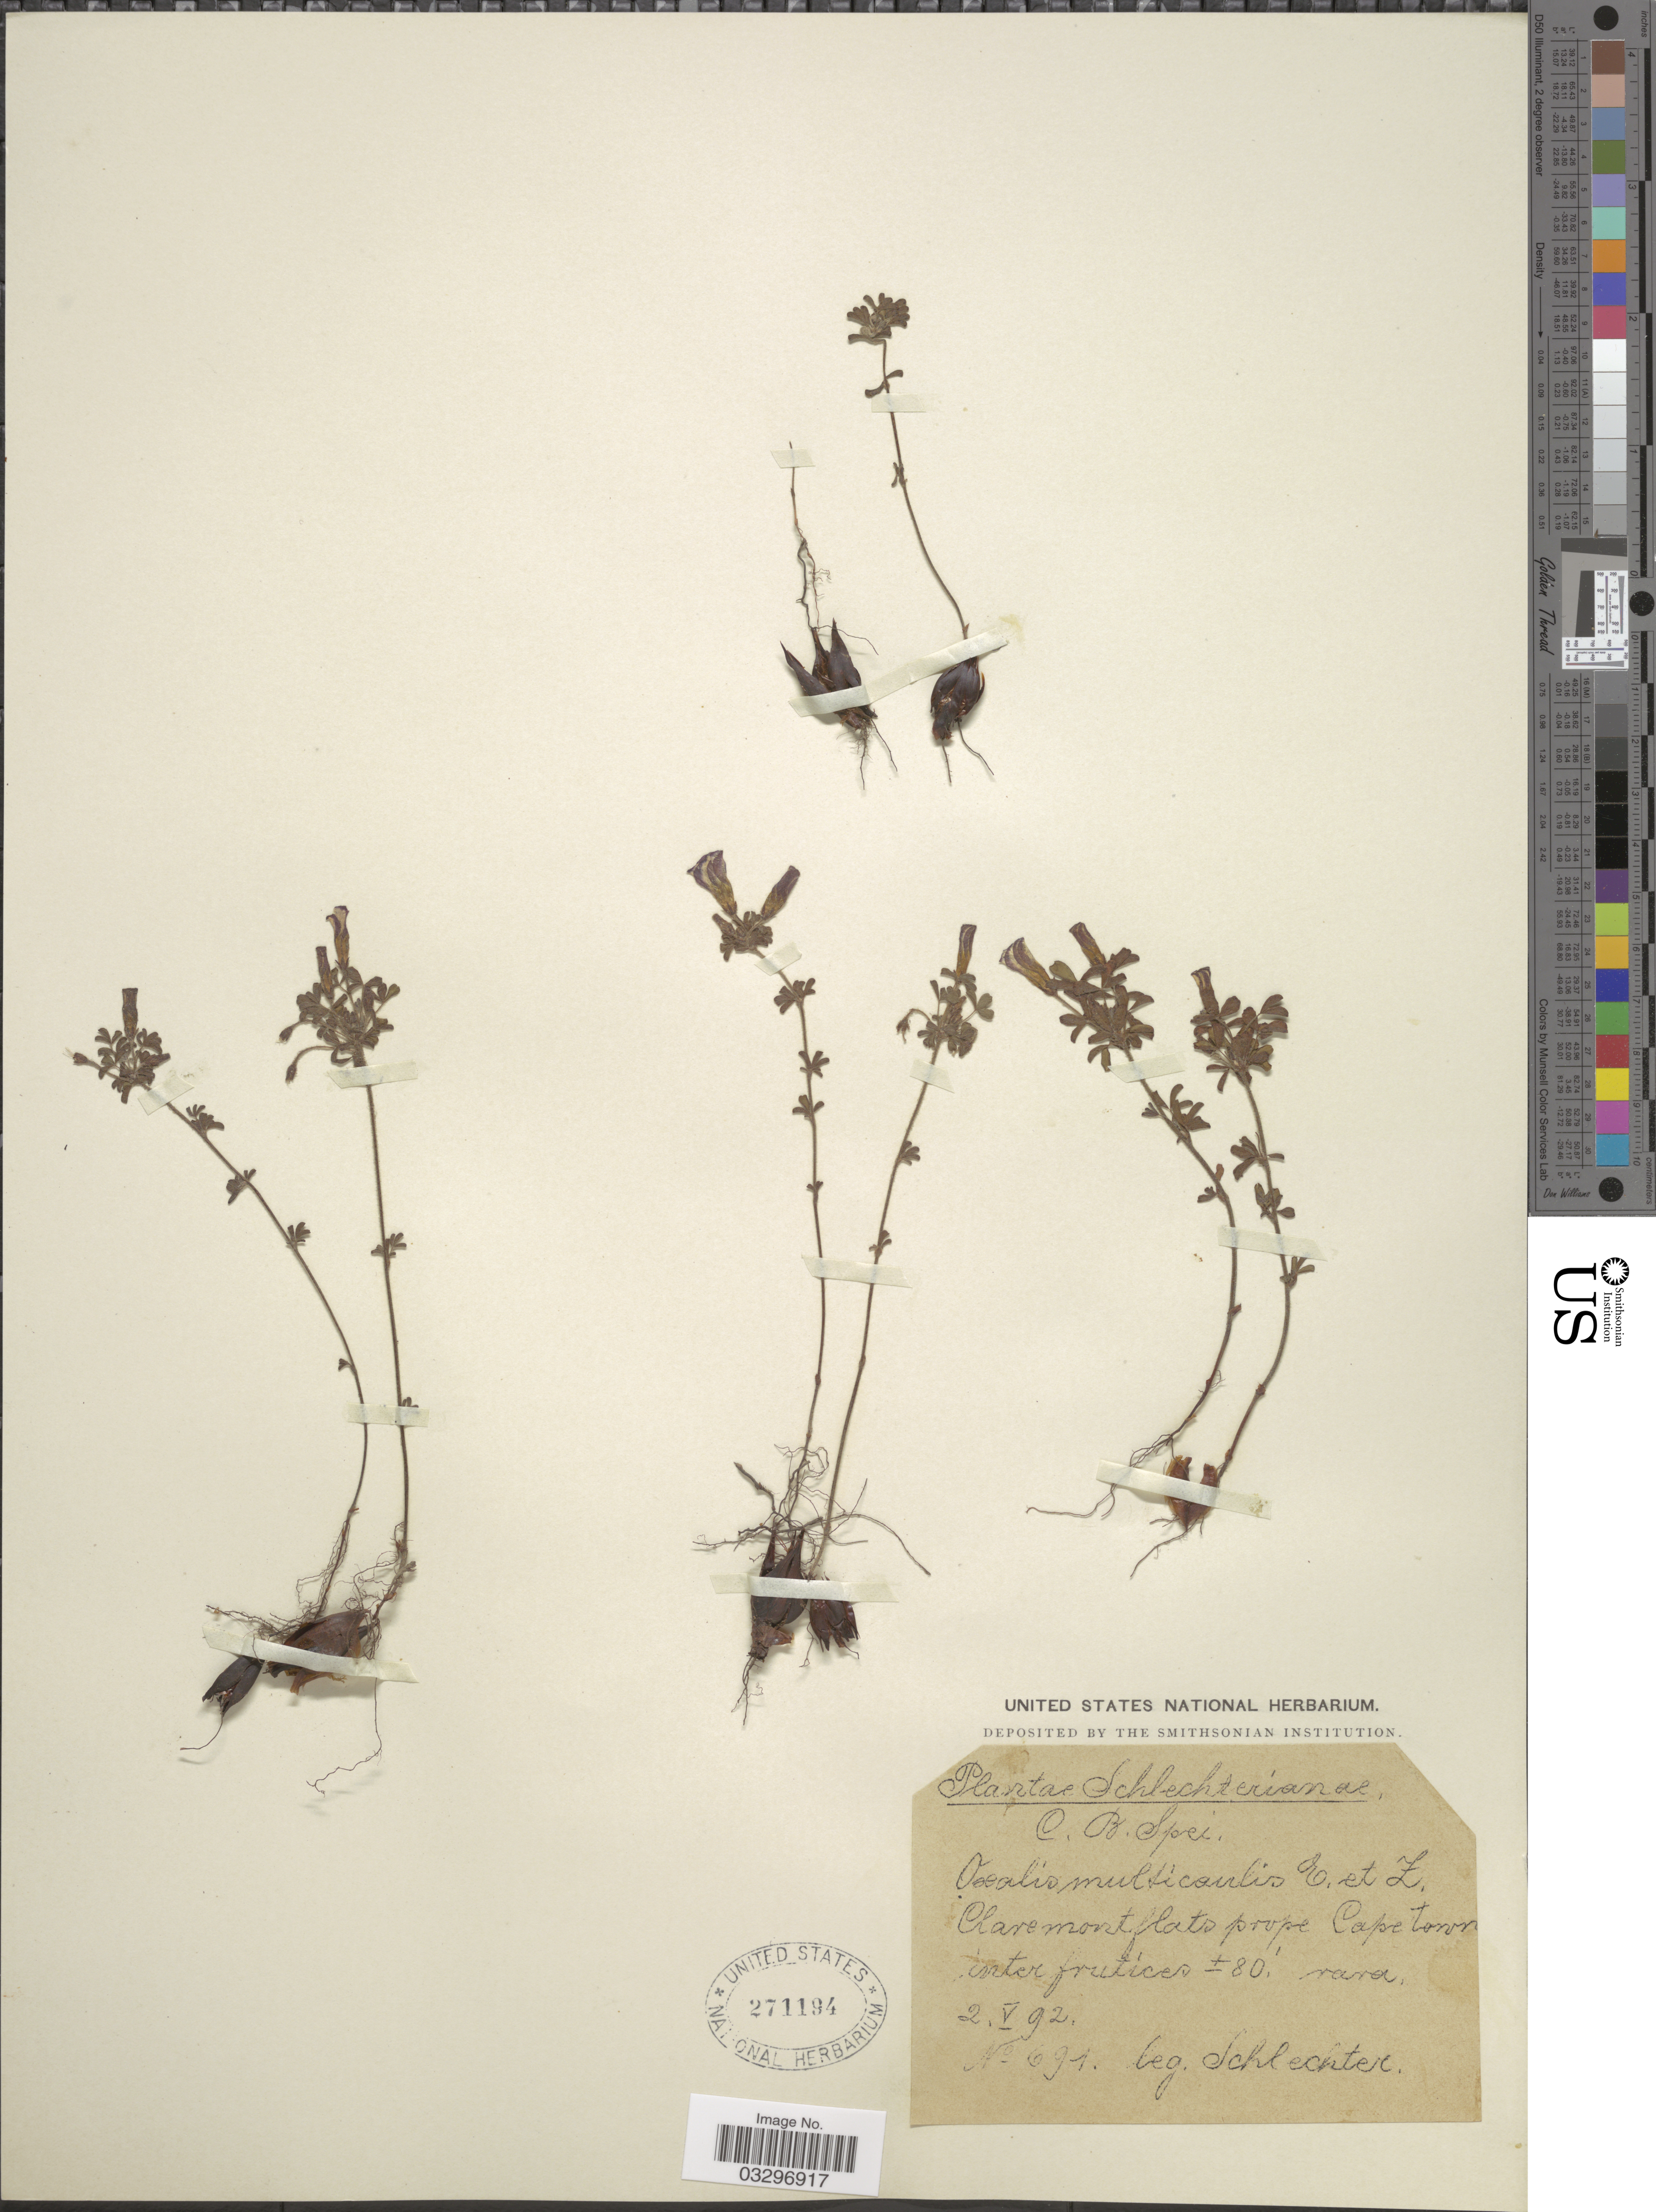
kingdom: Plantae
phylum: Tracheophyta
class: Magnoliopsida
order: Oxalidales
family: Oxalidaceae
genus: Oxalis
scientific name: Oxalis multicaulis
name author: Eckl. & Zeyh.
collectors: Schlechter, --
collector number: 691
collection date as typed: Transcribed d/m/y: 2/5/92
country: South Africa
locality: Claremont flats prope Cape Town.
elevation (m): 24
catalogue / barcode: US 271194